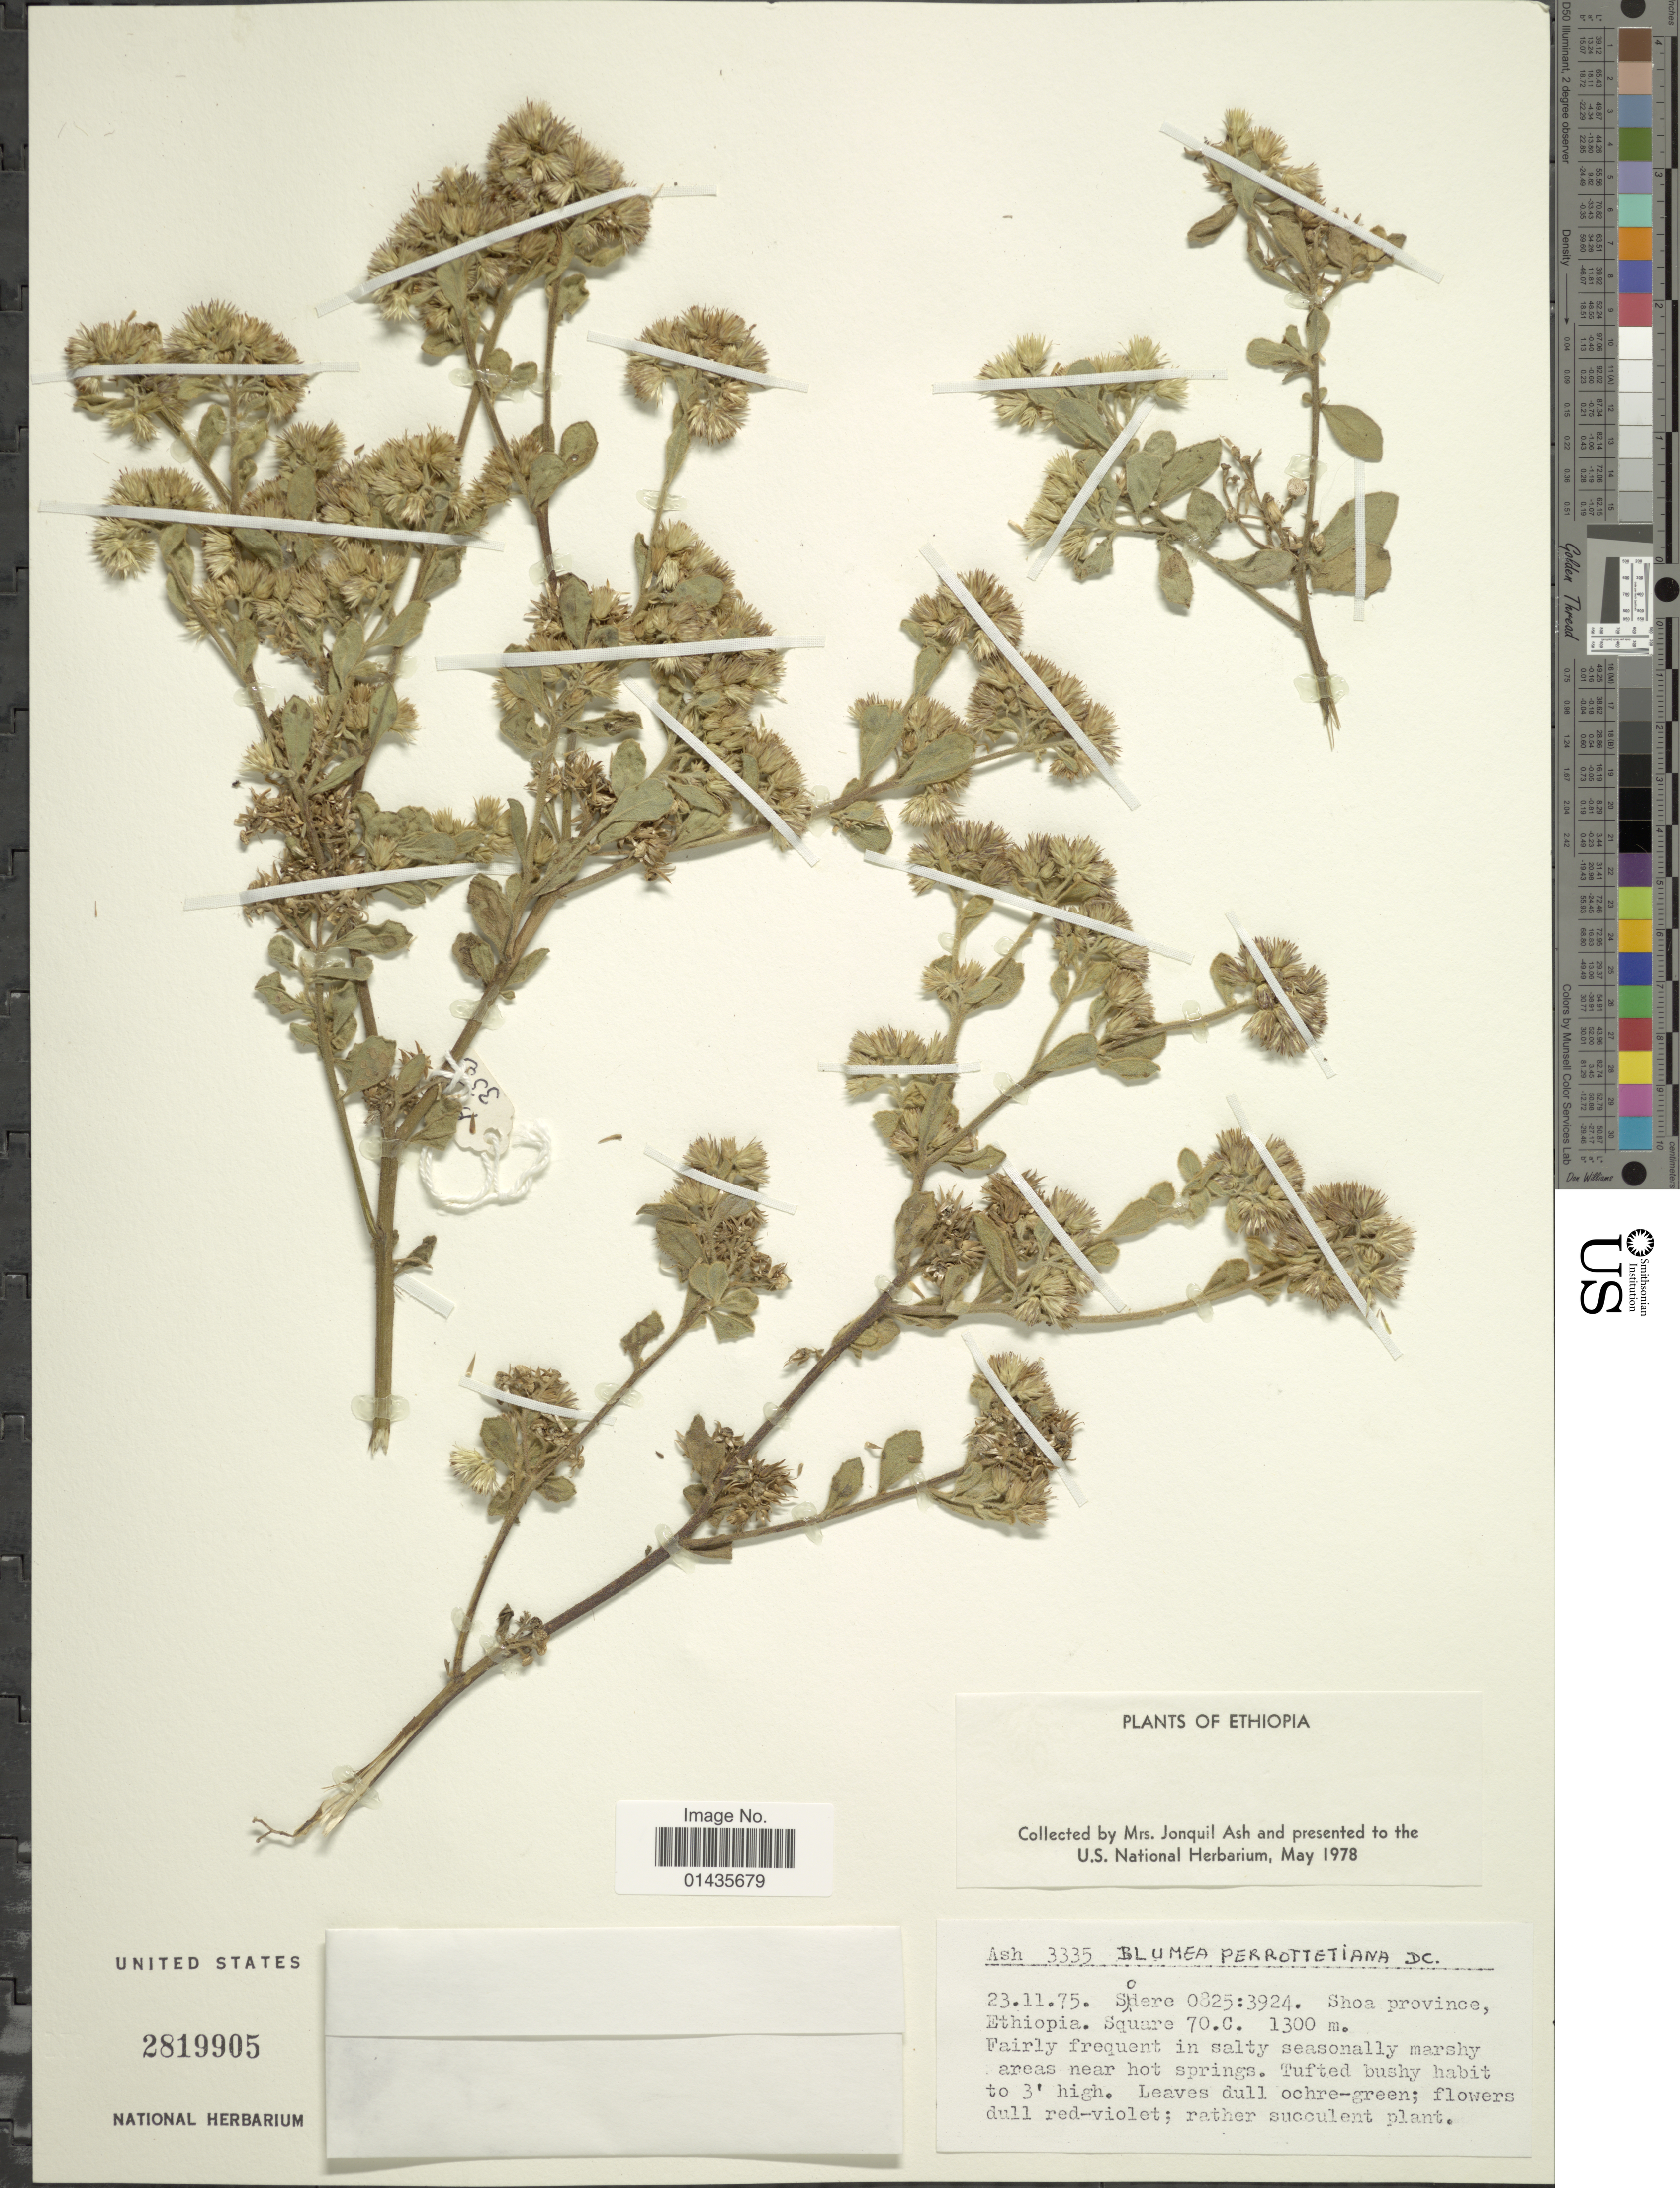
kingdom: Plantae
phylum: Tracheophyta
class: Magnoliopsida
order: Asterales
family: Asteraceae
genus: Blumea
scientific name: Blumea perrottetiana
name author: DC.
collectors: J. Ash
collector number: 3335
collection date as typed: Transcribed d/m/y: 23/11/75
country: Ethiopia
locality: Shoa province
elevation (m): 1300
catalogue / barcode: US 2819905